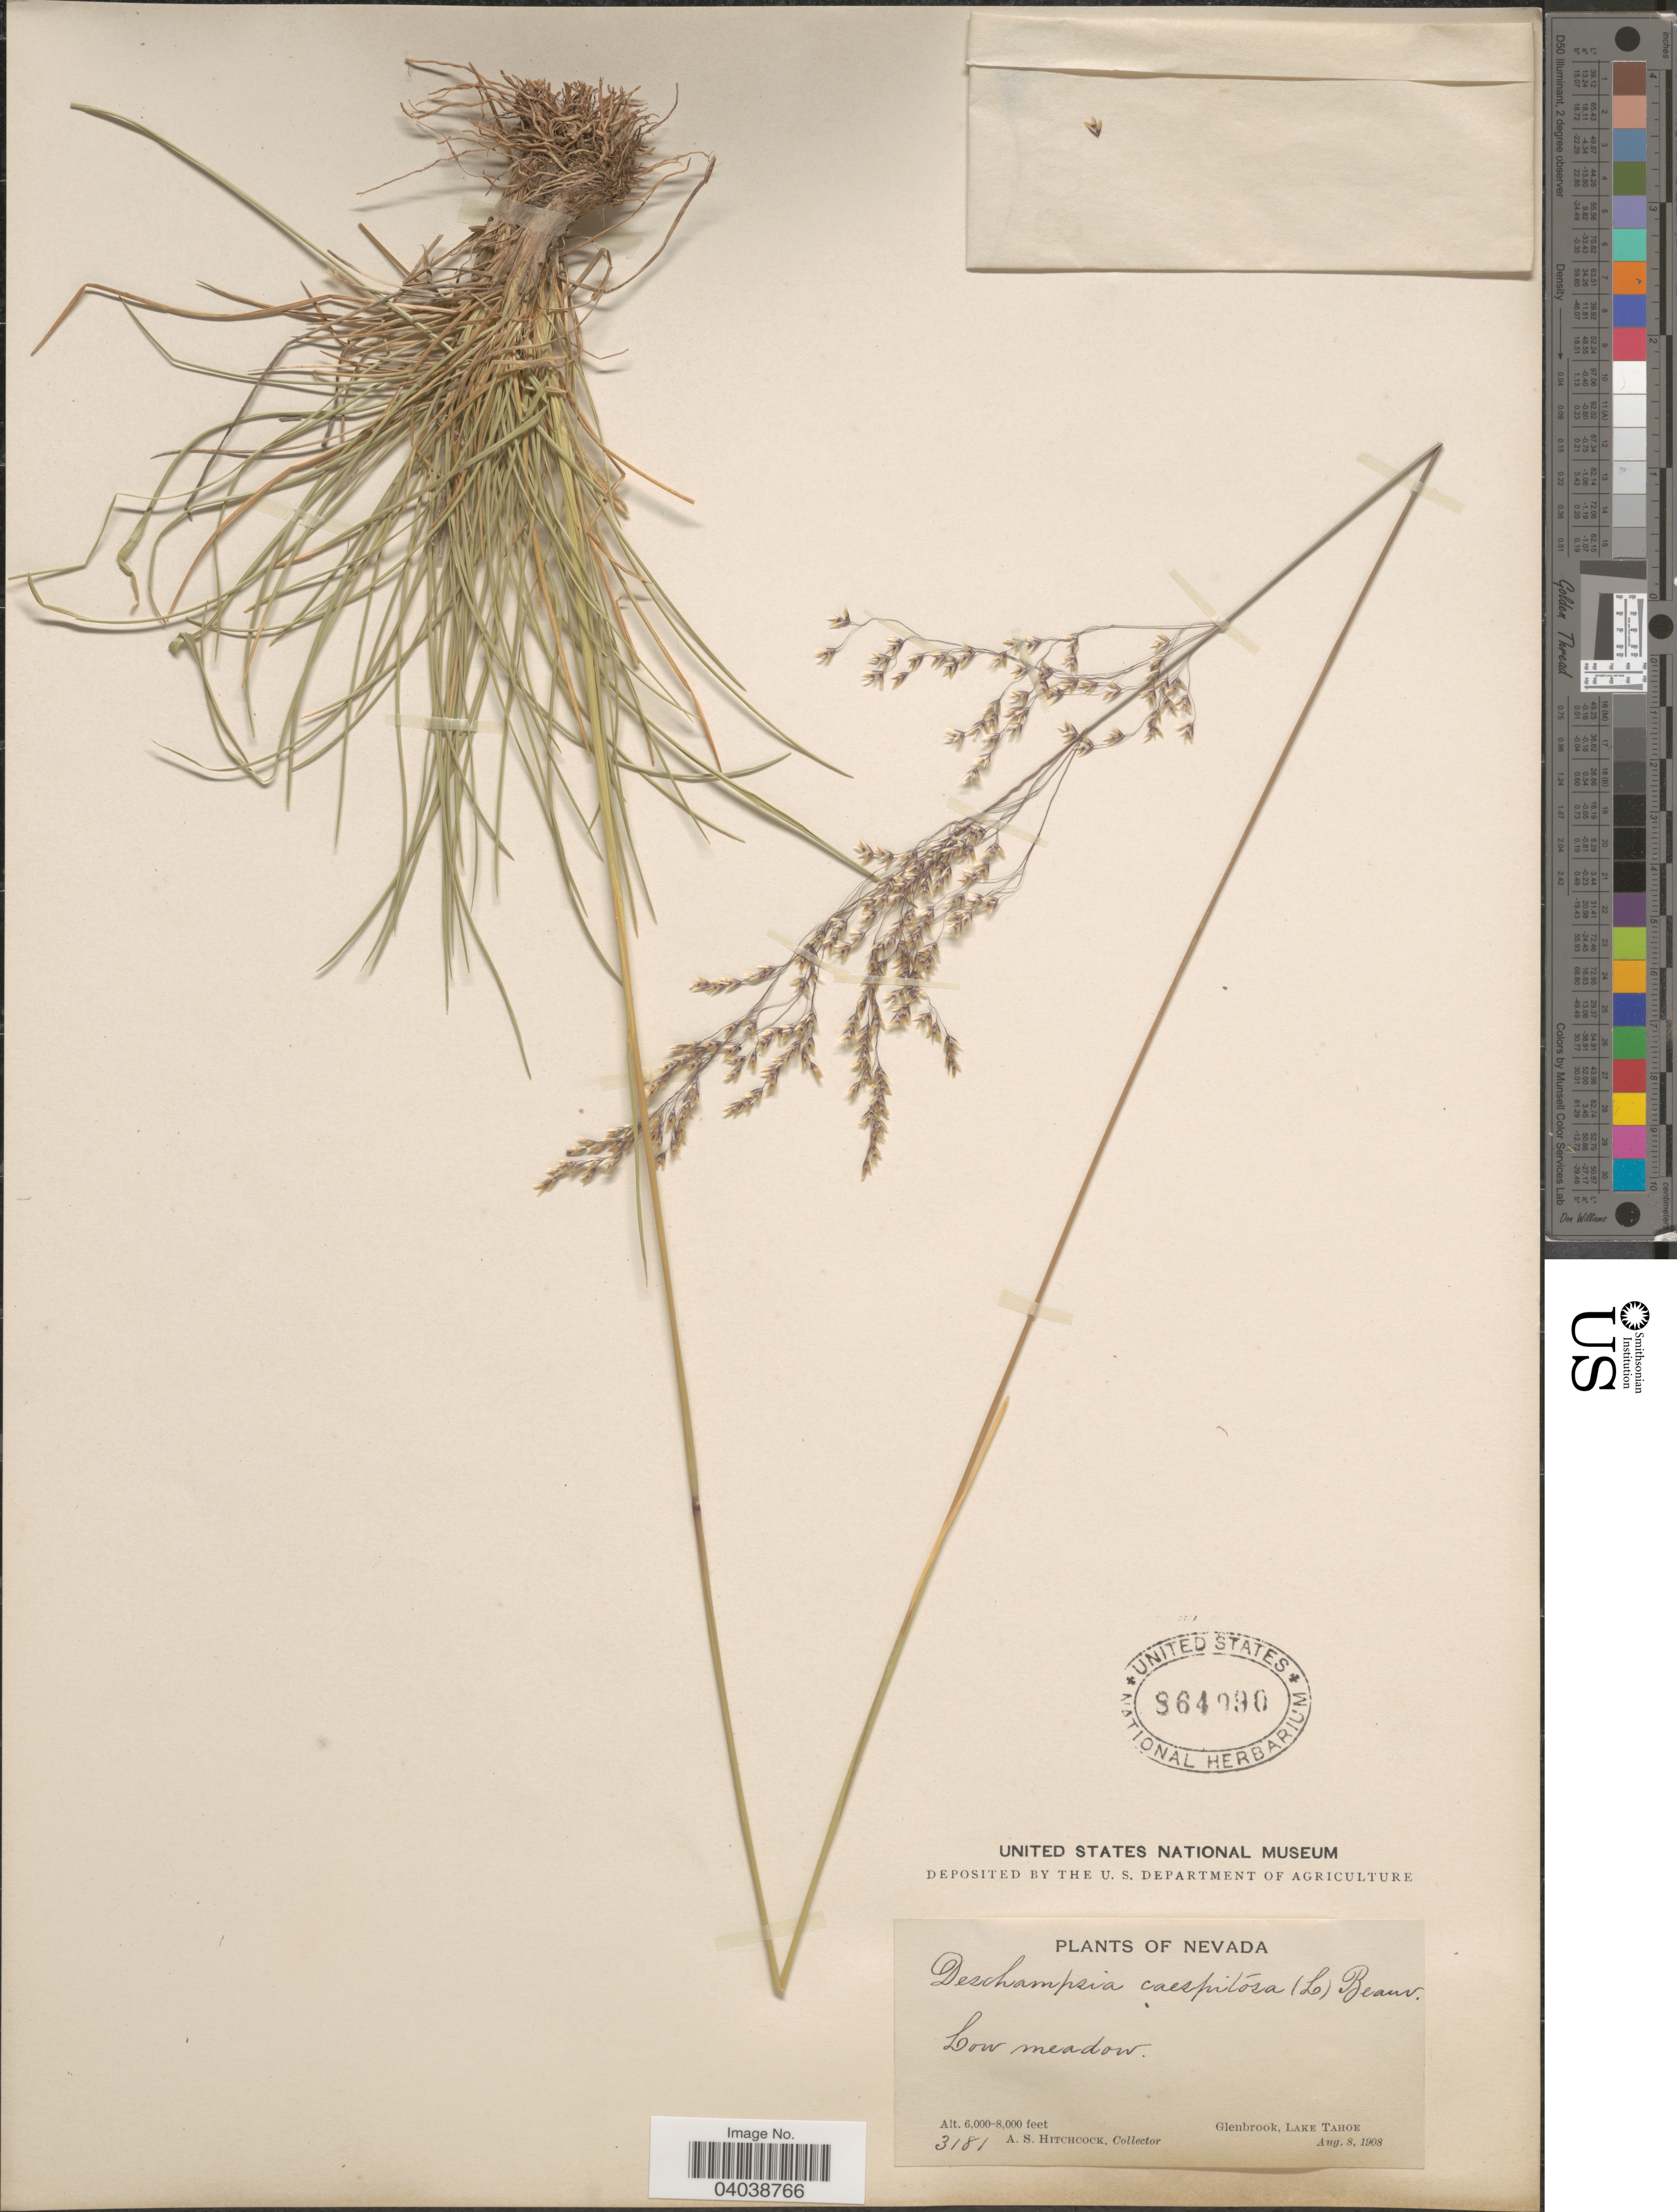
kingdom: Plantae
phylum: Tracheophyta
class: Liliopsida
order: Poales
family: Poaceae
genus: Deschampsia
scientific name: Deschampsia cespitosa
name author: (L.) P. Beauv.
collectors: A. S. Hitchcock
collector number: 3181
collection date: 1908-08-08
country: United States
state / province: Nevada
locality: Low meadow. Glenbrook, Lake Tahoe.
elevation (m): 1829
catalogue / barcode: US 864990